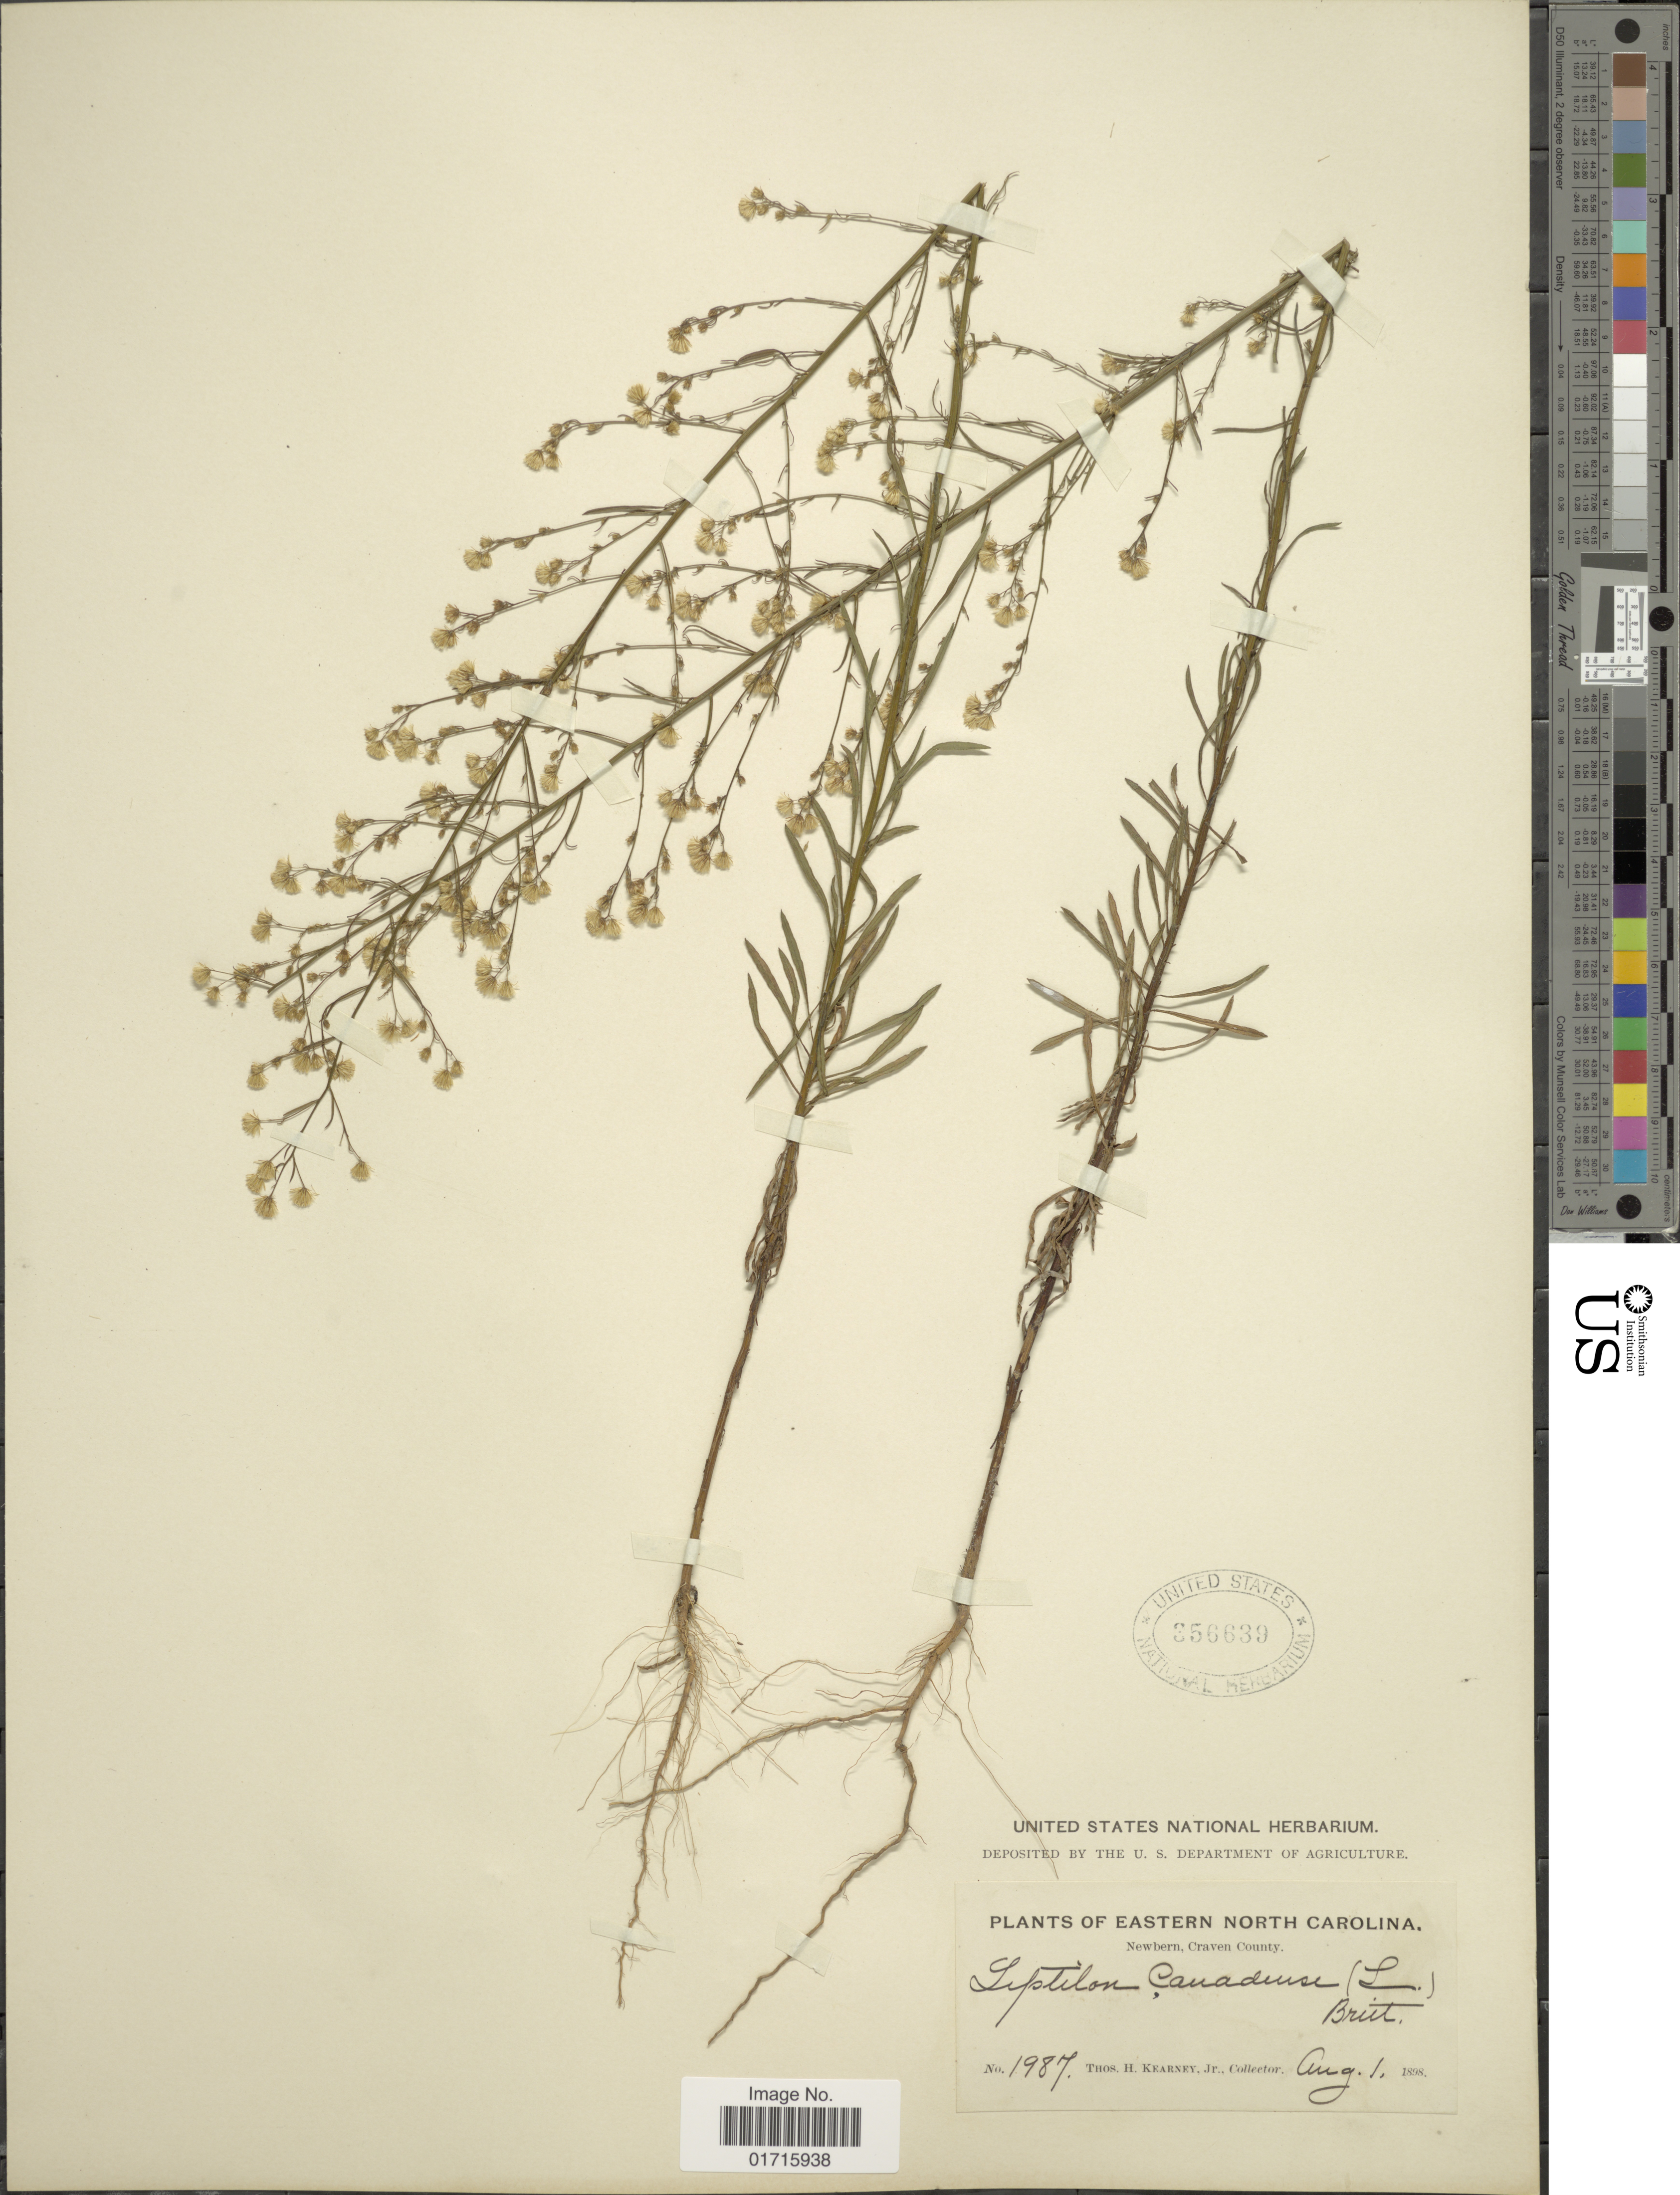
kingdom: Plantae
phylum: Tracheophyta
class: Magnoliopsida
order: Asterales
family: Asteraceae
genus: Conyza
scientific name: Conyza canadensis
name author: (L.) Cronq.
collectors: T. H. Kearney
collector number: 1987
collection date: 1898-08-01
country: United States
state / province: North Carolina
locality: Newbern, Craven County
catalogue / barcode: US 356639